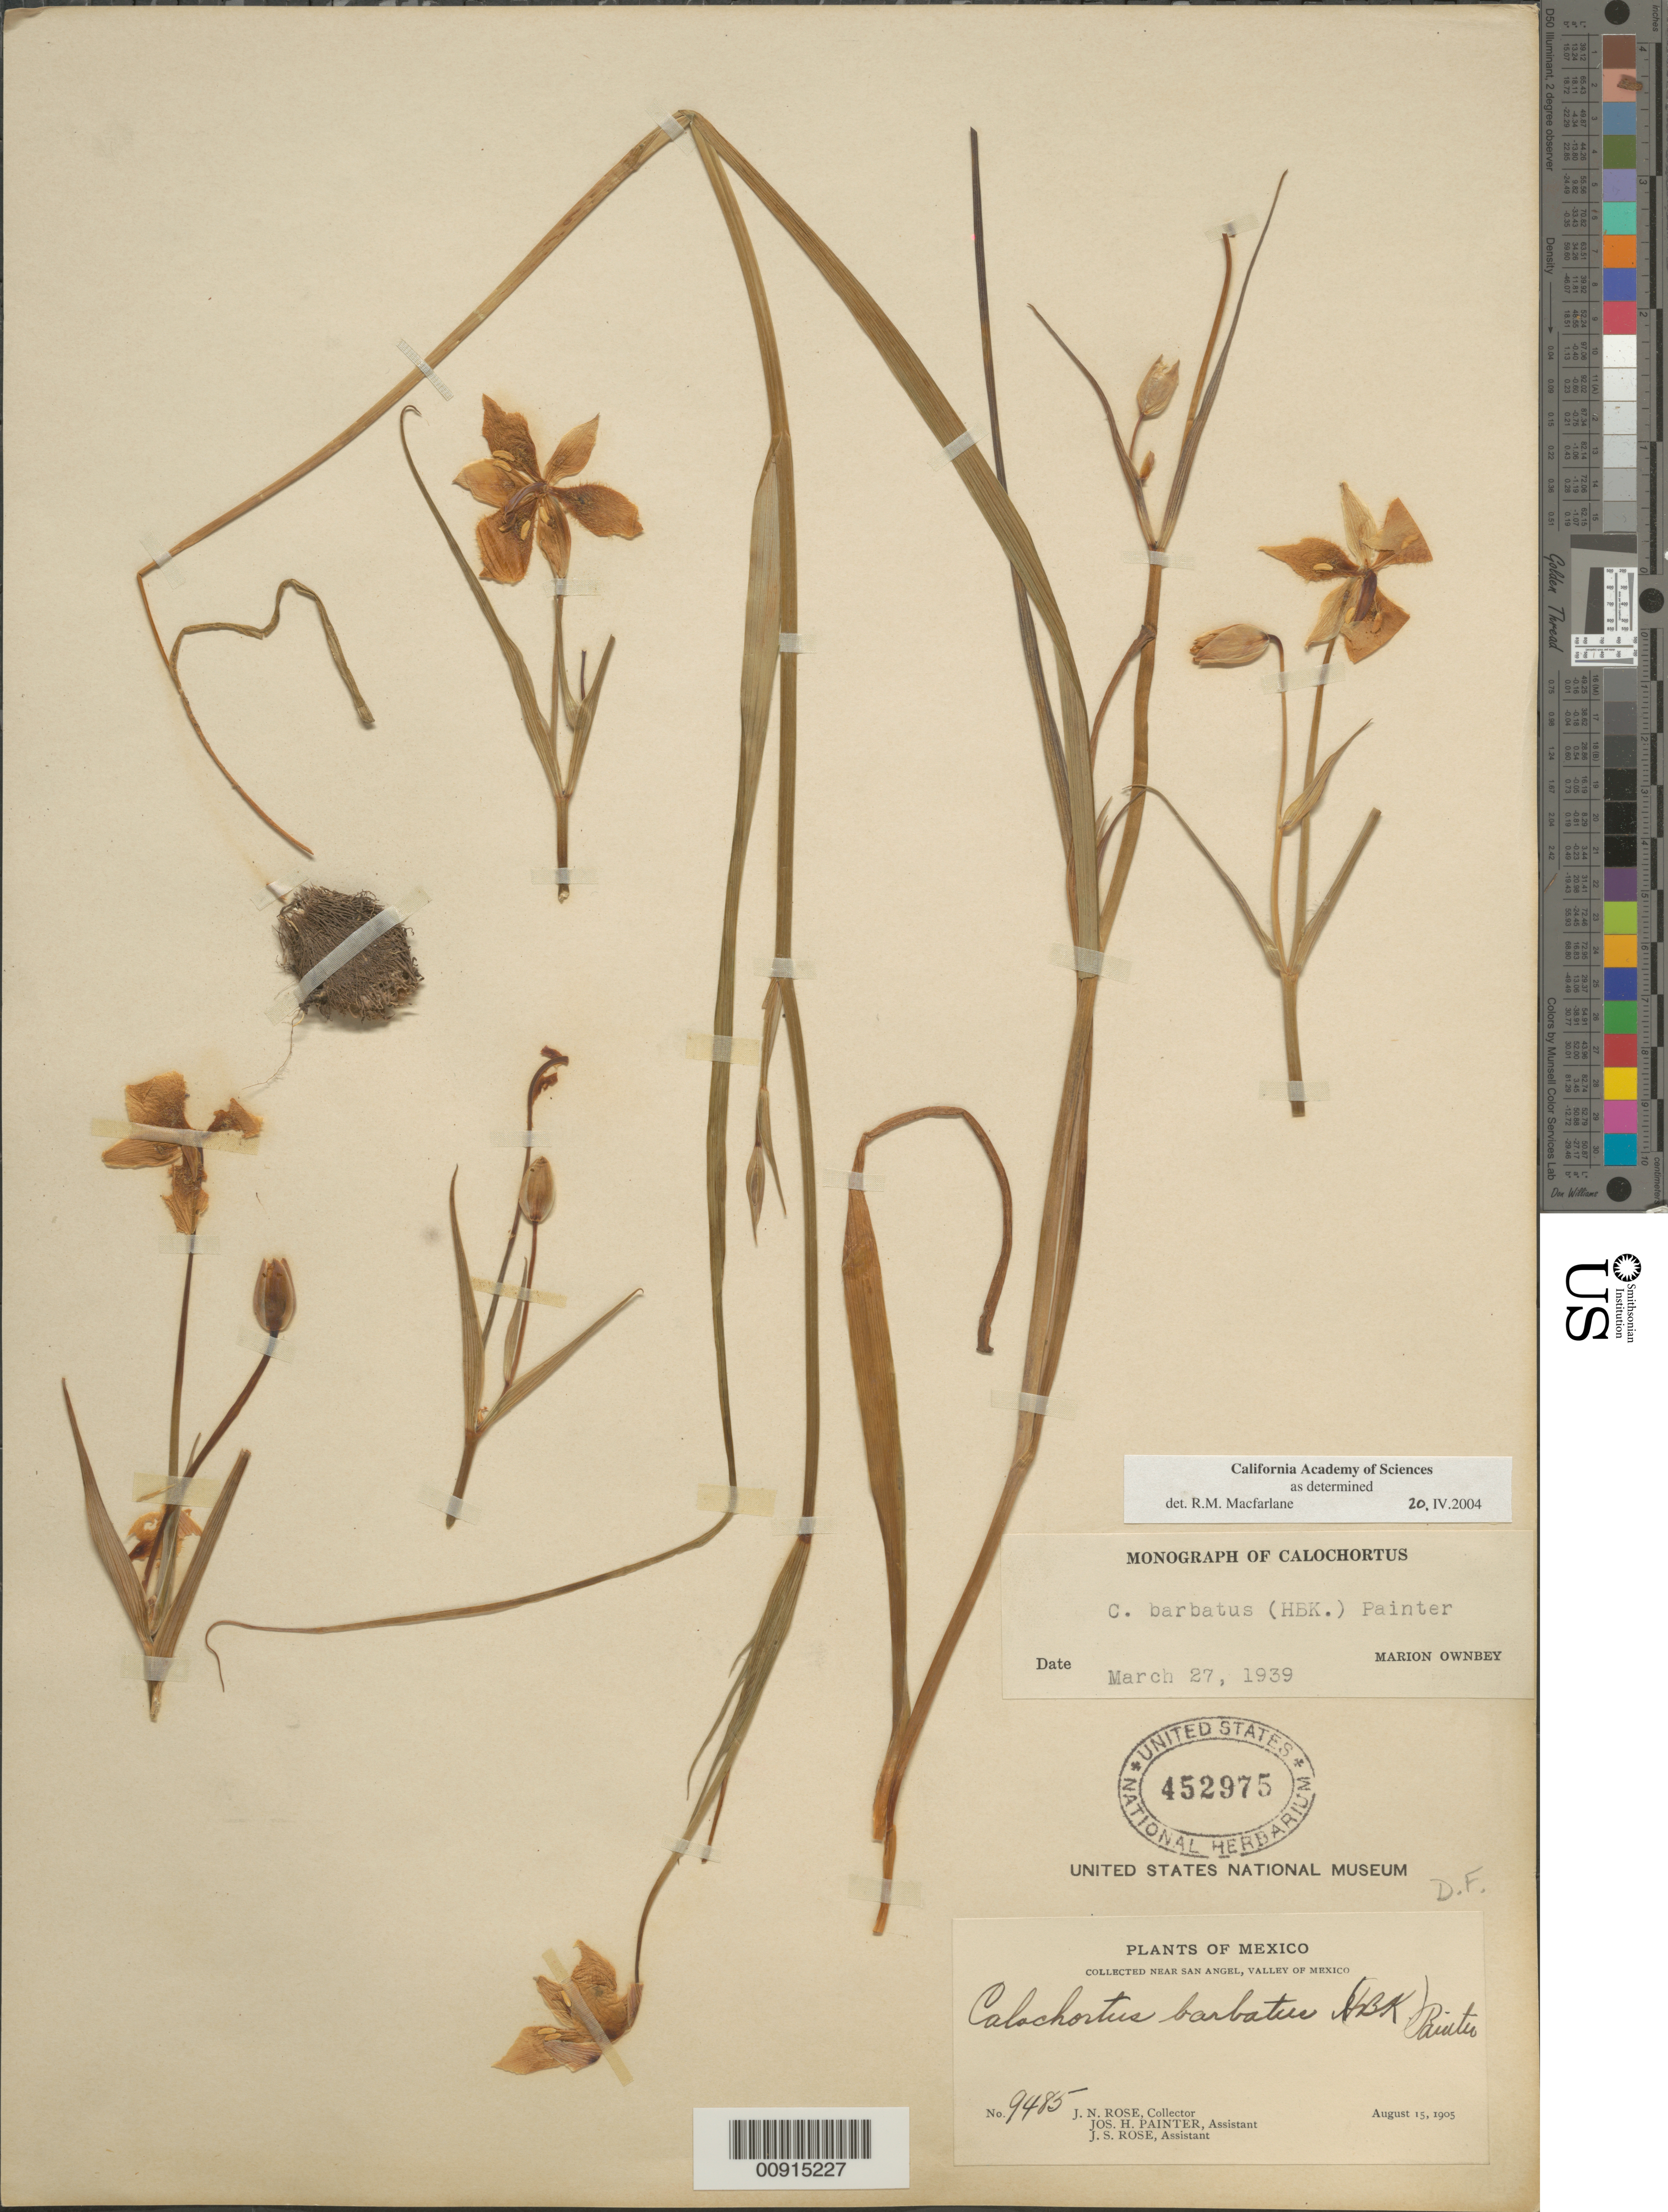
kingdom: Plantae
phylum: Tracheophyta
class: Liliopsida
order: Liliales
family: Liliaceae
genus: Calochortus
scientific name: Calochortus barbatus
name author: (Kunth) J.H. Painter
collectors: J. N. Rose, J. H. Painter & J. S. Rose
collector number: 9485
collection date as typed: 15 Aug 1905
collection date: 1905-08-15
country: Mexico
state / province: Distrito Federal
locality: Near San Angel, Valley of México.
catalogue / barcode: US 452975